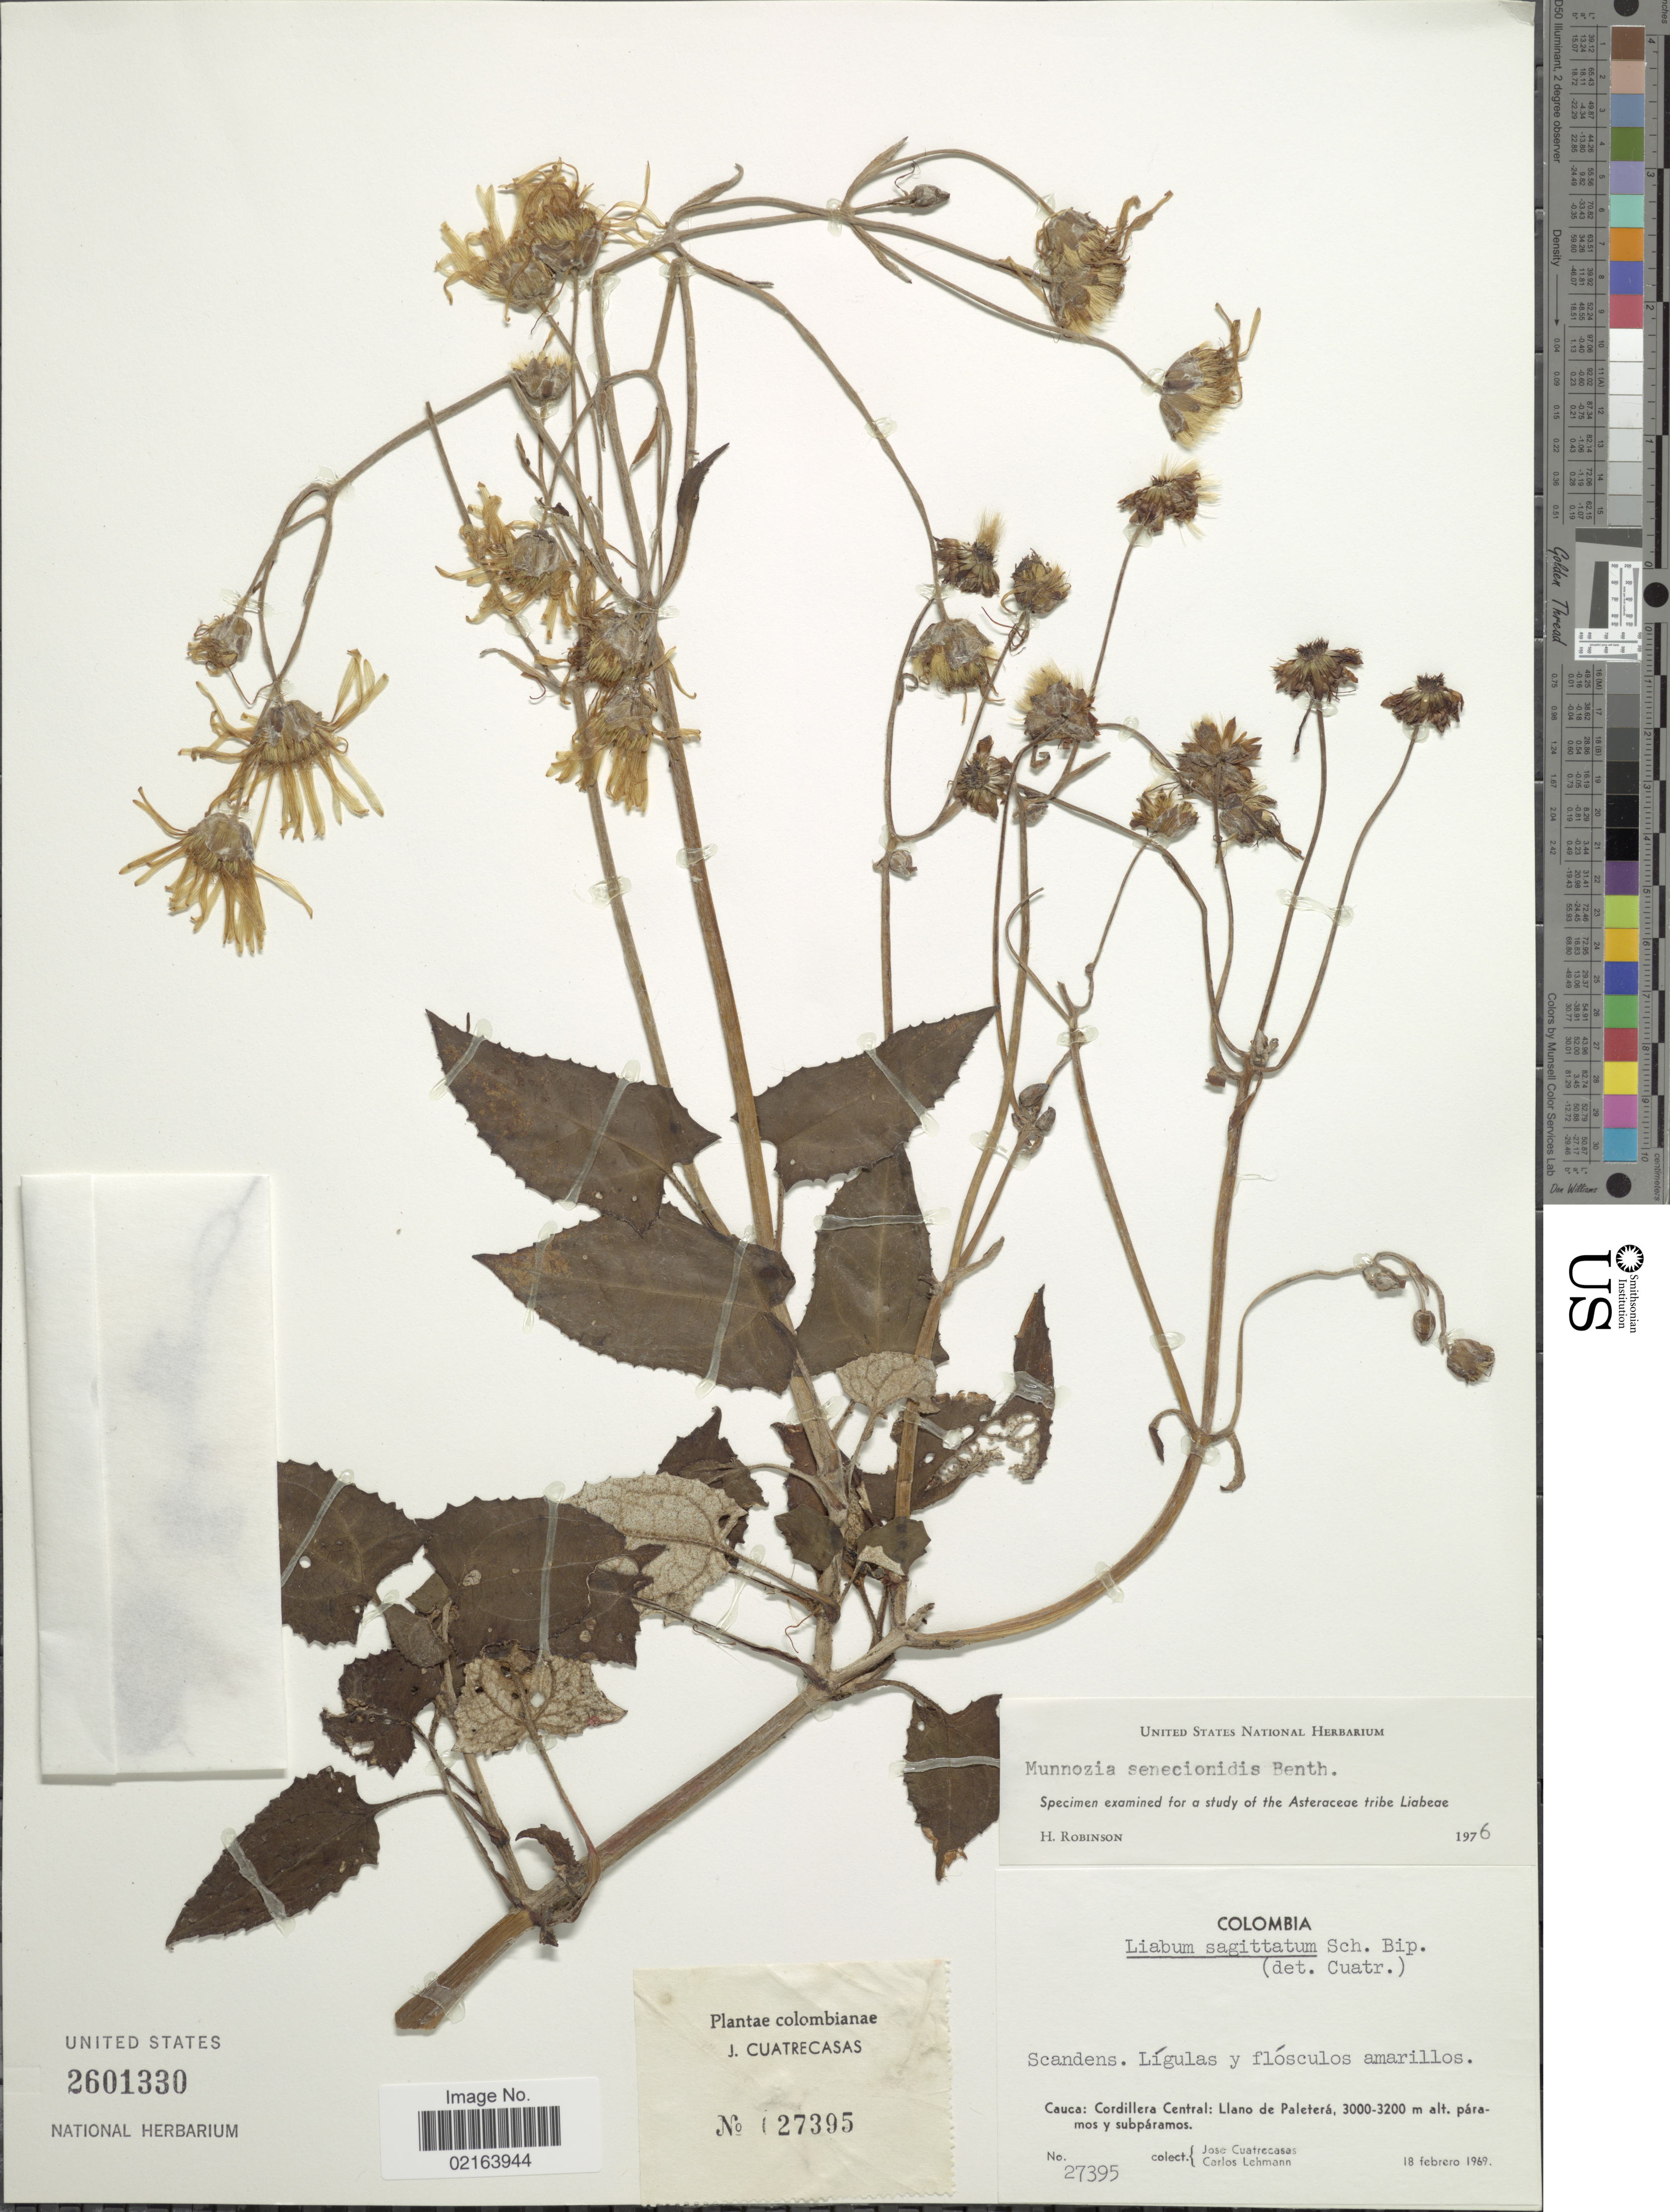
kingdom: Plantae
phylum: Tracheophyta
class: Magnoliopsida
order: Asterales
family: Asteraceae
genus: Munnozia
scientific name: Munnozia senecionidis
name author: Benth.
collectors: J. Cuatrecasas & C. Lehmann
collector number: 27395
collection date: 1969-02-18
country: Colombia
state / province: Cauca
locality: Cauca: Cordillera Central: Llano de Paletera, paramos y subparamos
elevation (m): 3000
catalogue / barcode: US 2601330